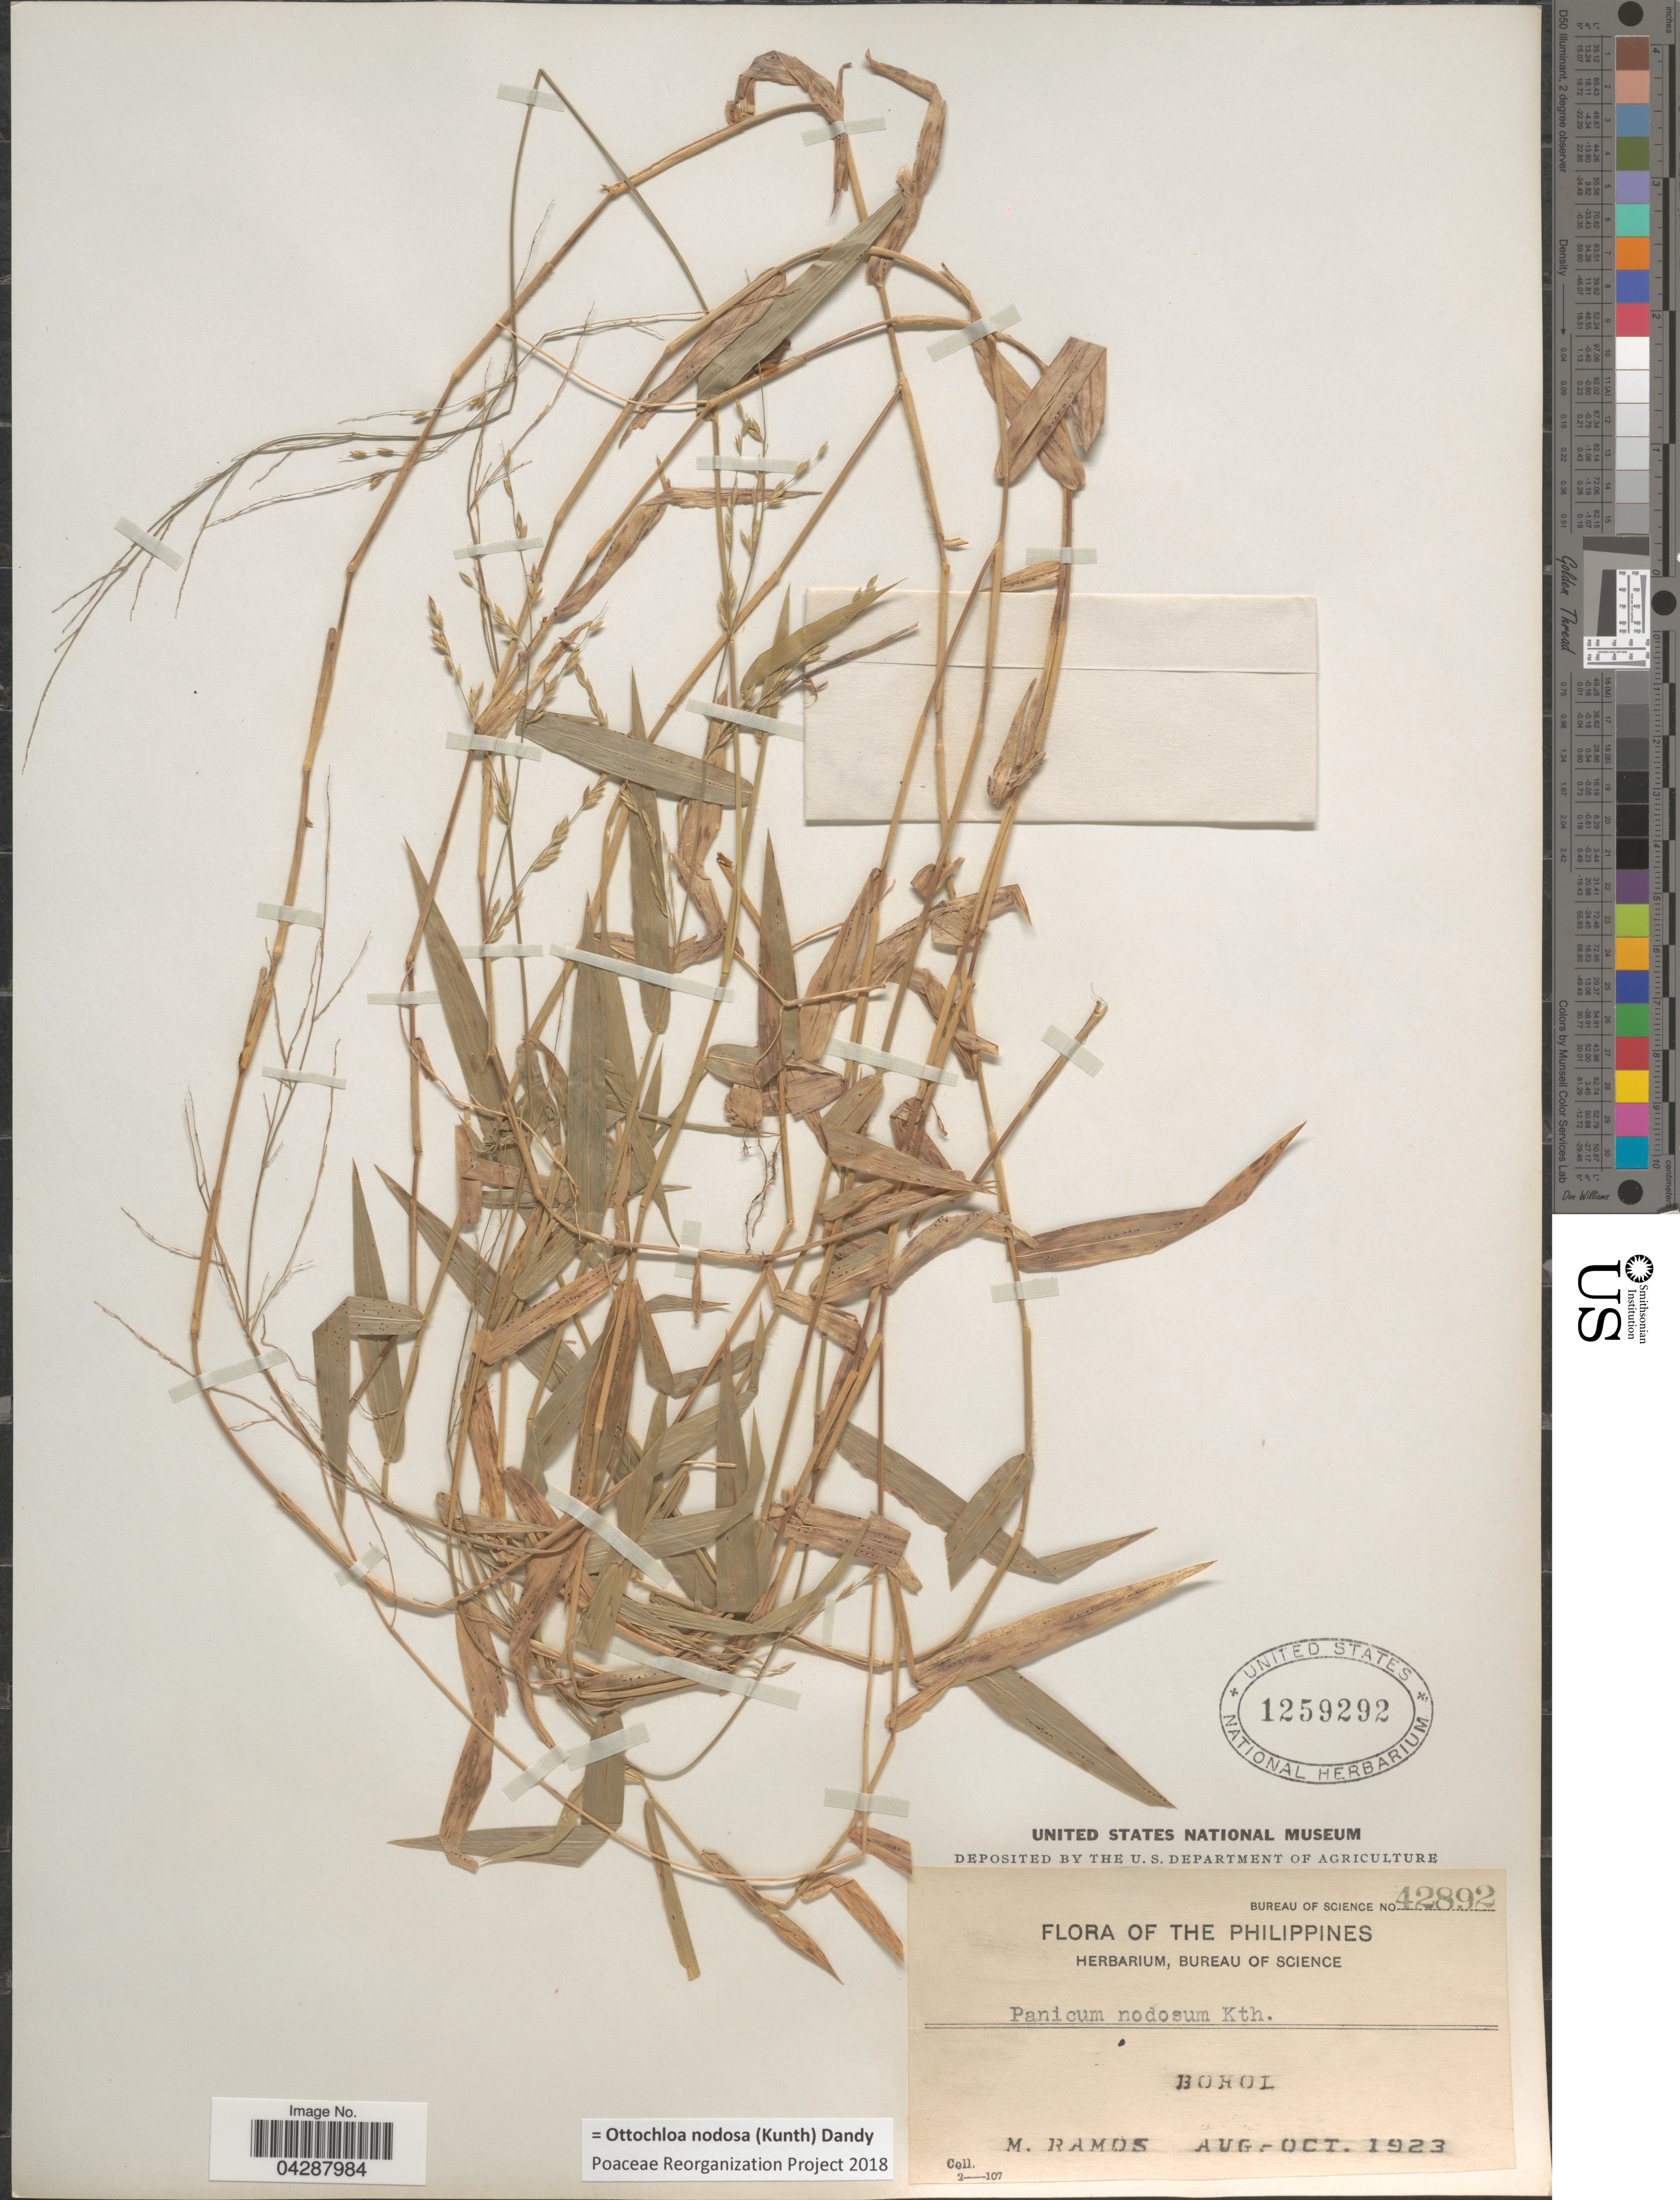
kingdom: Plantae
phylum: Tracheophyta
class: Liliopsida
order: Poales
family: Poaceae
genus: Ottochloa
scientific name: Ottochloa nodosa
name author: (Kunth) Dandy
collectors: M. Ramos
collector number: Bureau of Science 42892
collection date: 1923-08/1923-10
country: Philippines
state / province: Central Visayas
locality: Bohol.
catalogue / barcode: US 1259292